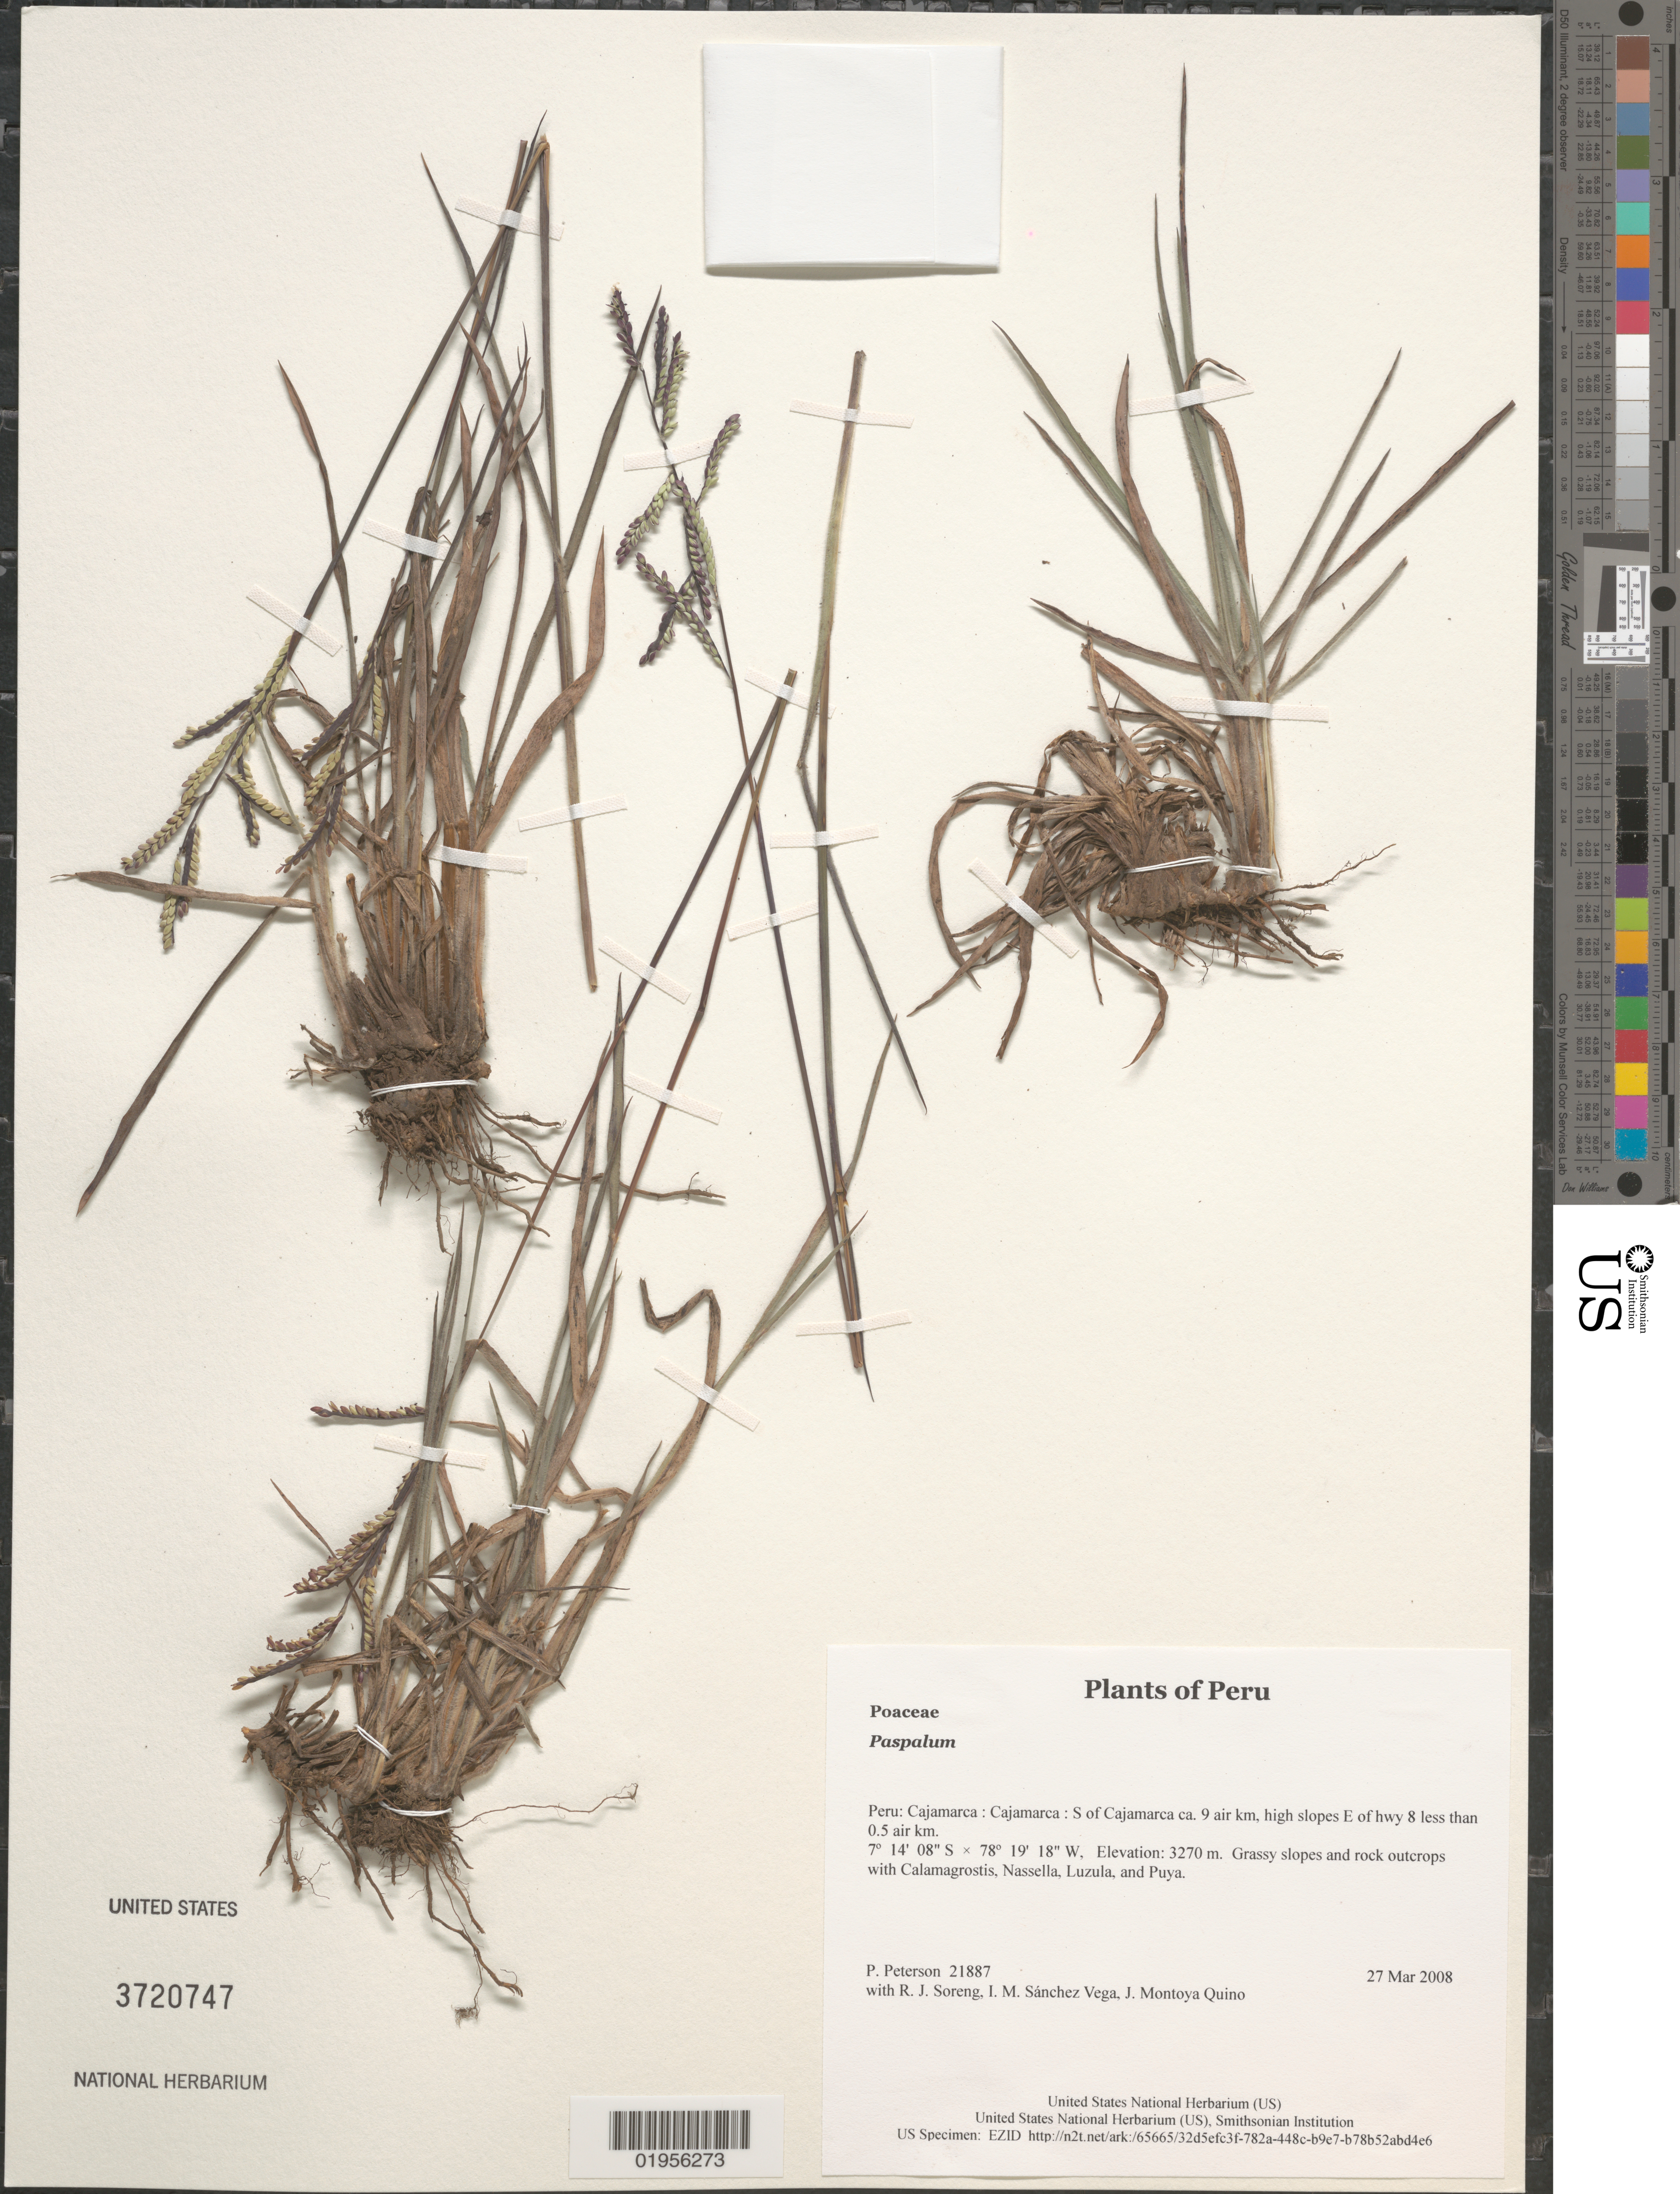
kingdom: Plantae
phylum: Tracheophyta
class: Liliopsida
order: Poales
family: Poaceae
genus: Paspalum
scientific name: Paspalum sp.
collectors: P. M. Peterson, R. J. Soreng, I. M. Sánchez Vega & J. Montoya Quino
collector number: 21887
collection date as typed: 27 Mar 2008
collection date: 2008-03-27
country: Peru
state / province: Cajamarca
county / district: Cajamarca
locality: S of Cajamarca ca. 9 air km, high slopes E of hwy 8 less than 0.5 air km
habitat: Grassy slopes and rock outcrops with Calamagrostis, Nassella, Luzula, and Puya.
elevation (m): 3270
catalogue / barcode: US 3720747